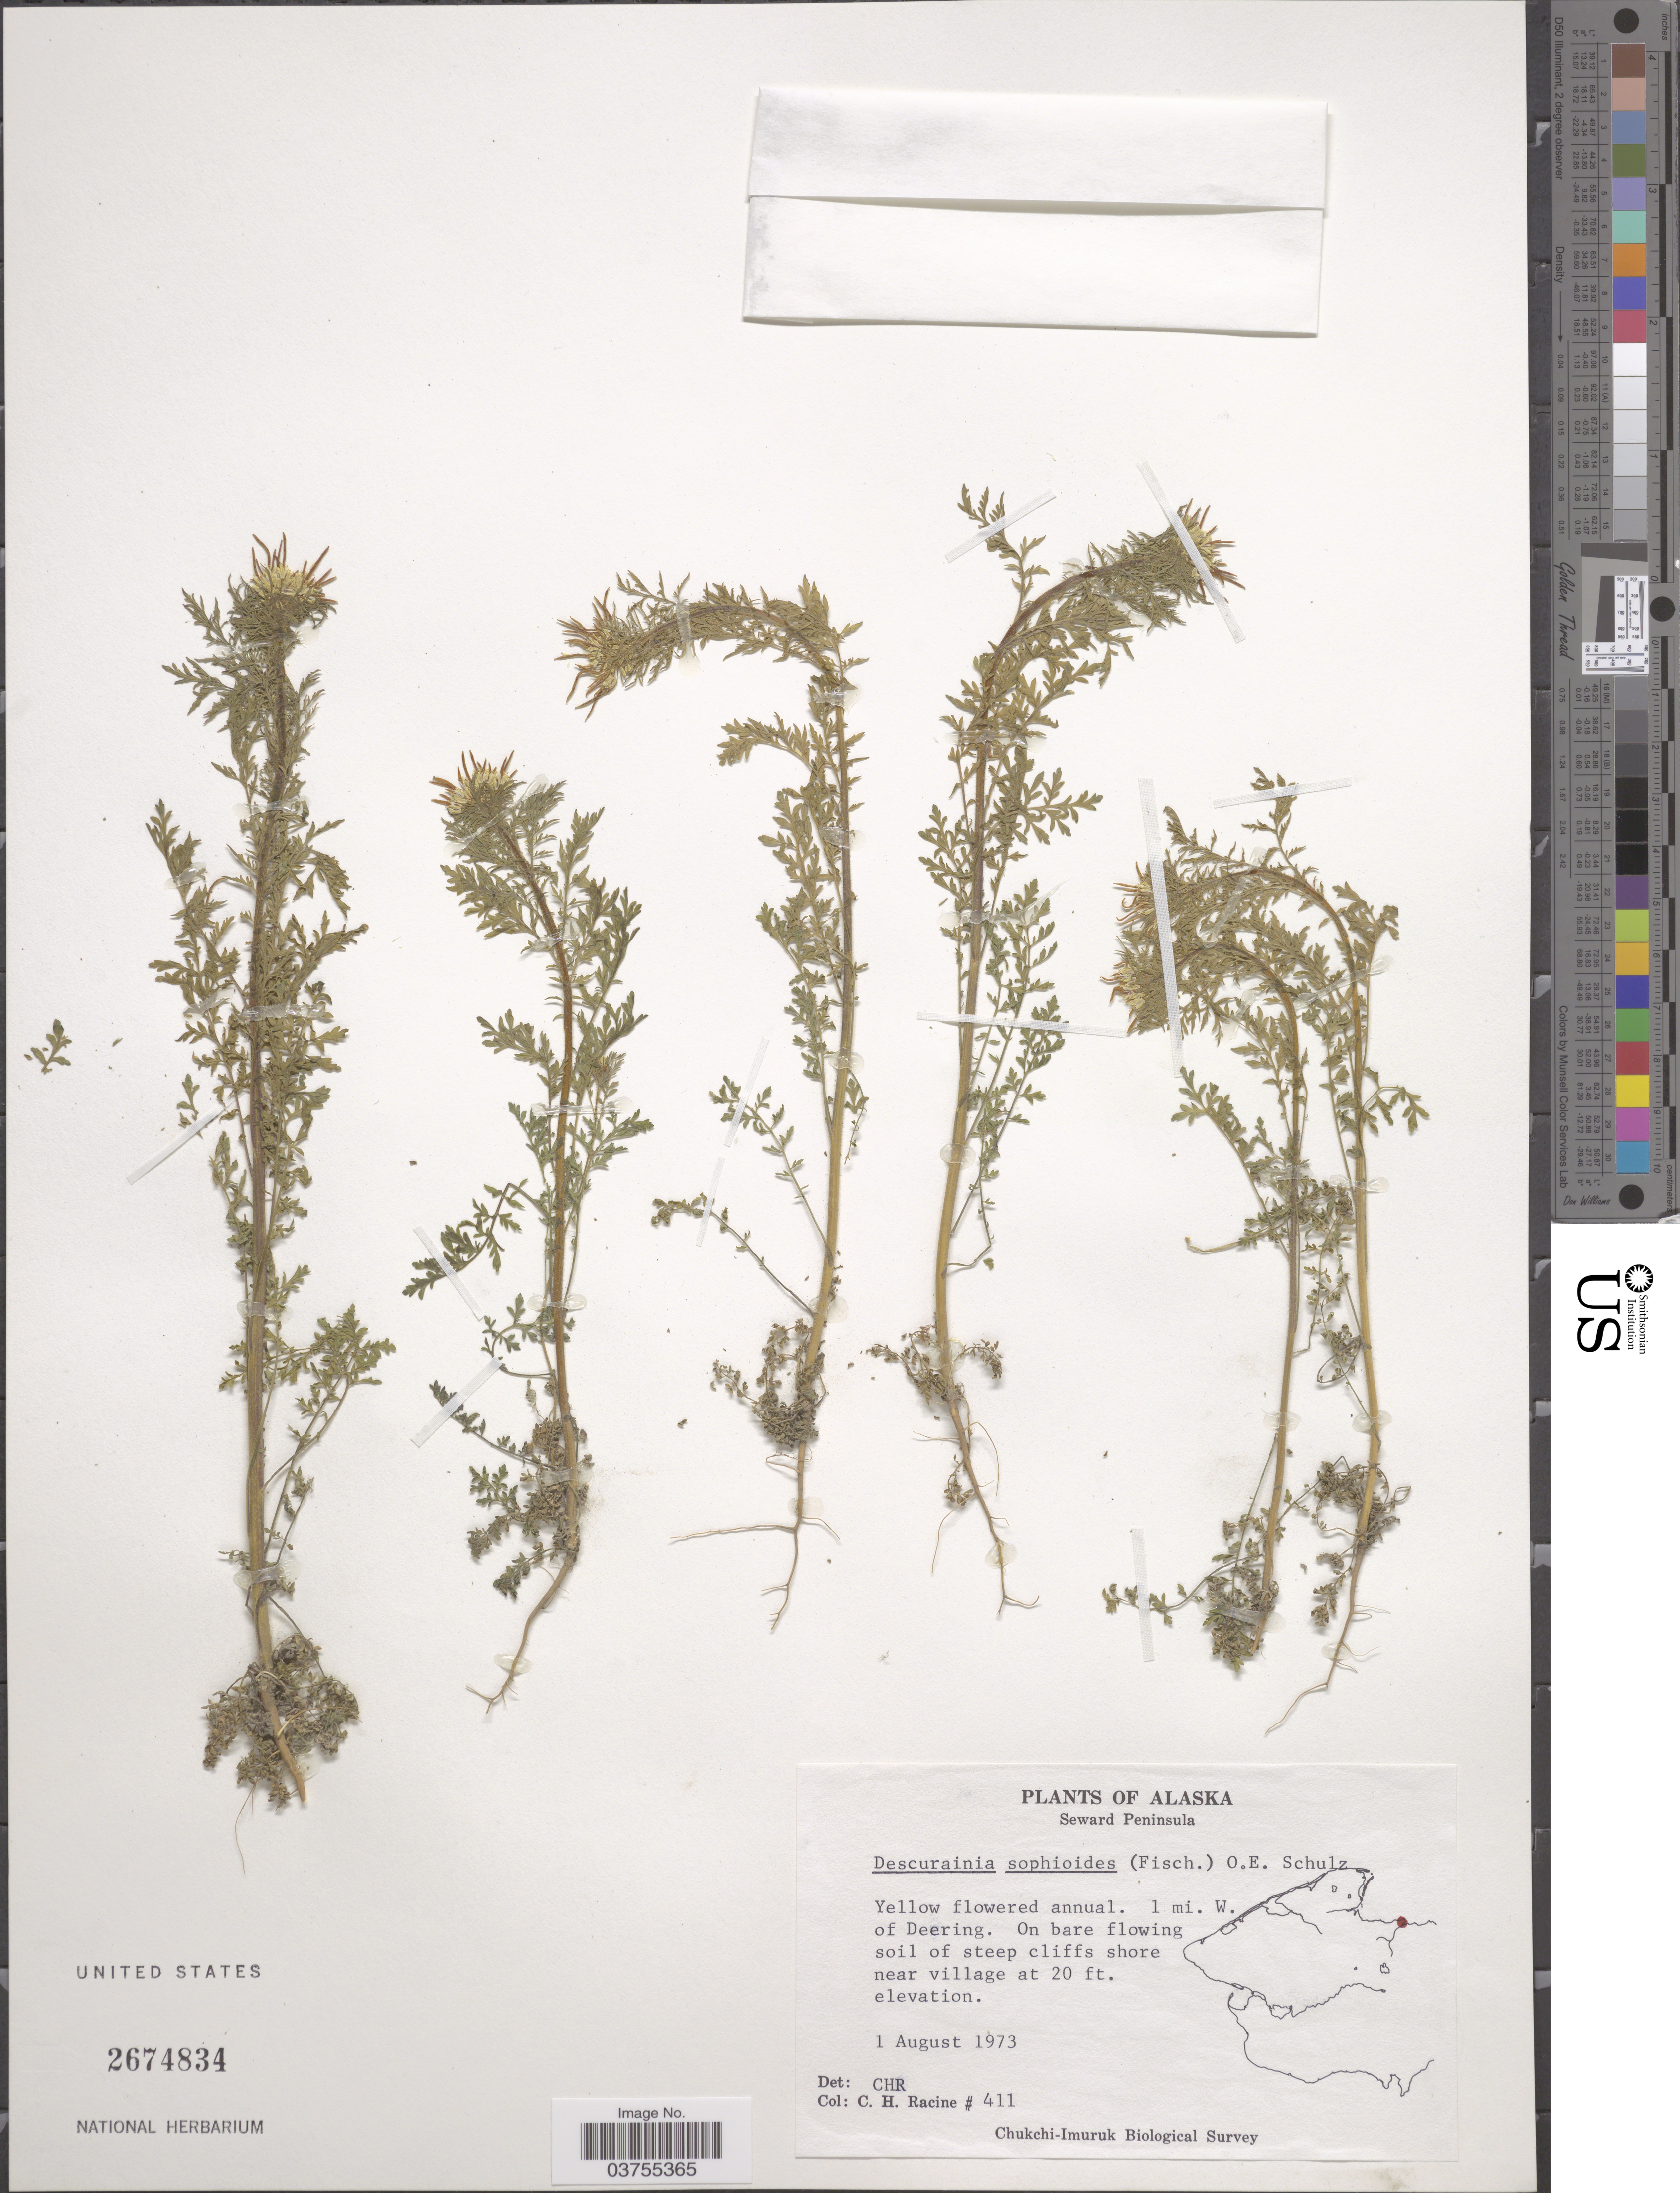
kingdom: Plantae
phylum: Tracheophyta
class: Magnoliopsida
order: Brassicales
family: Brassicaceae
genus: Descurainia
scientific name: Descurainia sophioides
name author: (Fisch.) O.E. Schultz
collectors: C. Racine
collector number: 411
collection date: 1973-08-01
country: United States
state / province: Alaska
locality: Seward Peninsula. 1 mi. W. of Deering. On bare flowing soil of steep cliffs shore near village.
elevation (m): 6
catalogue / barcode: US 2674834